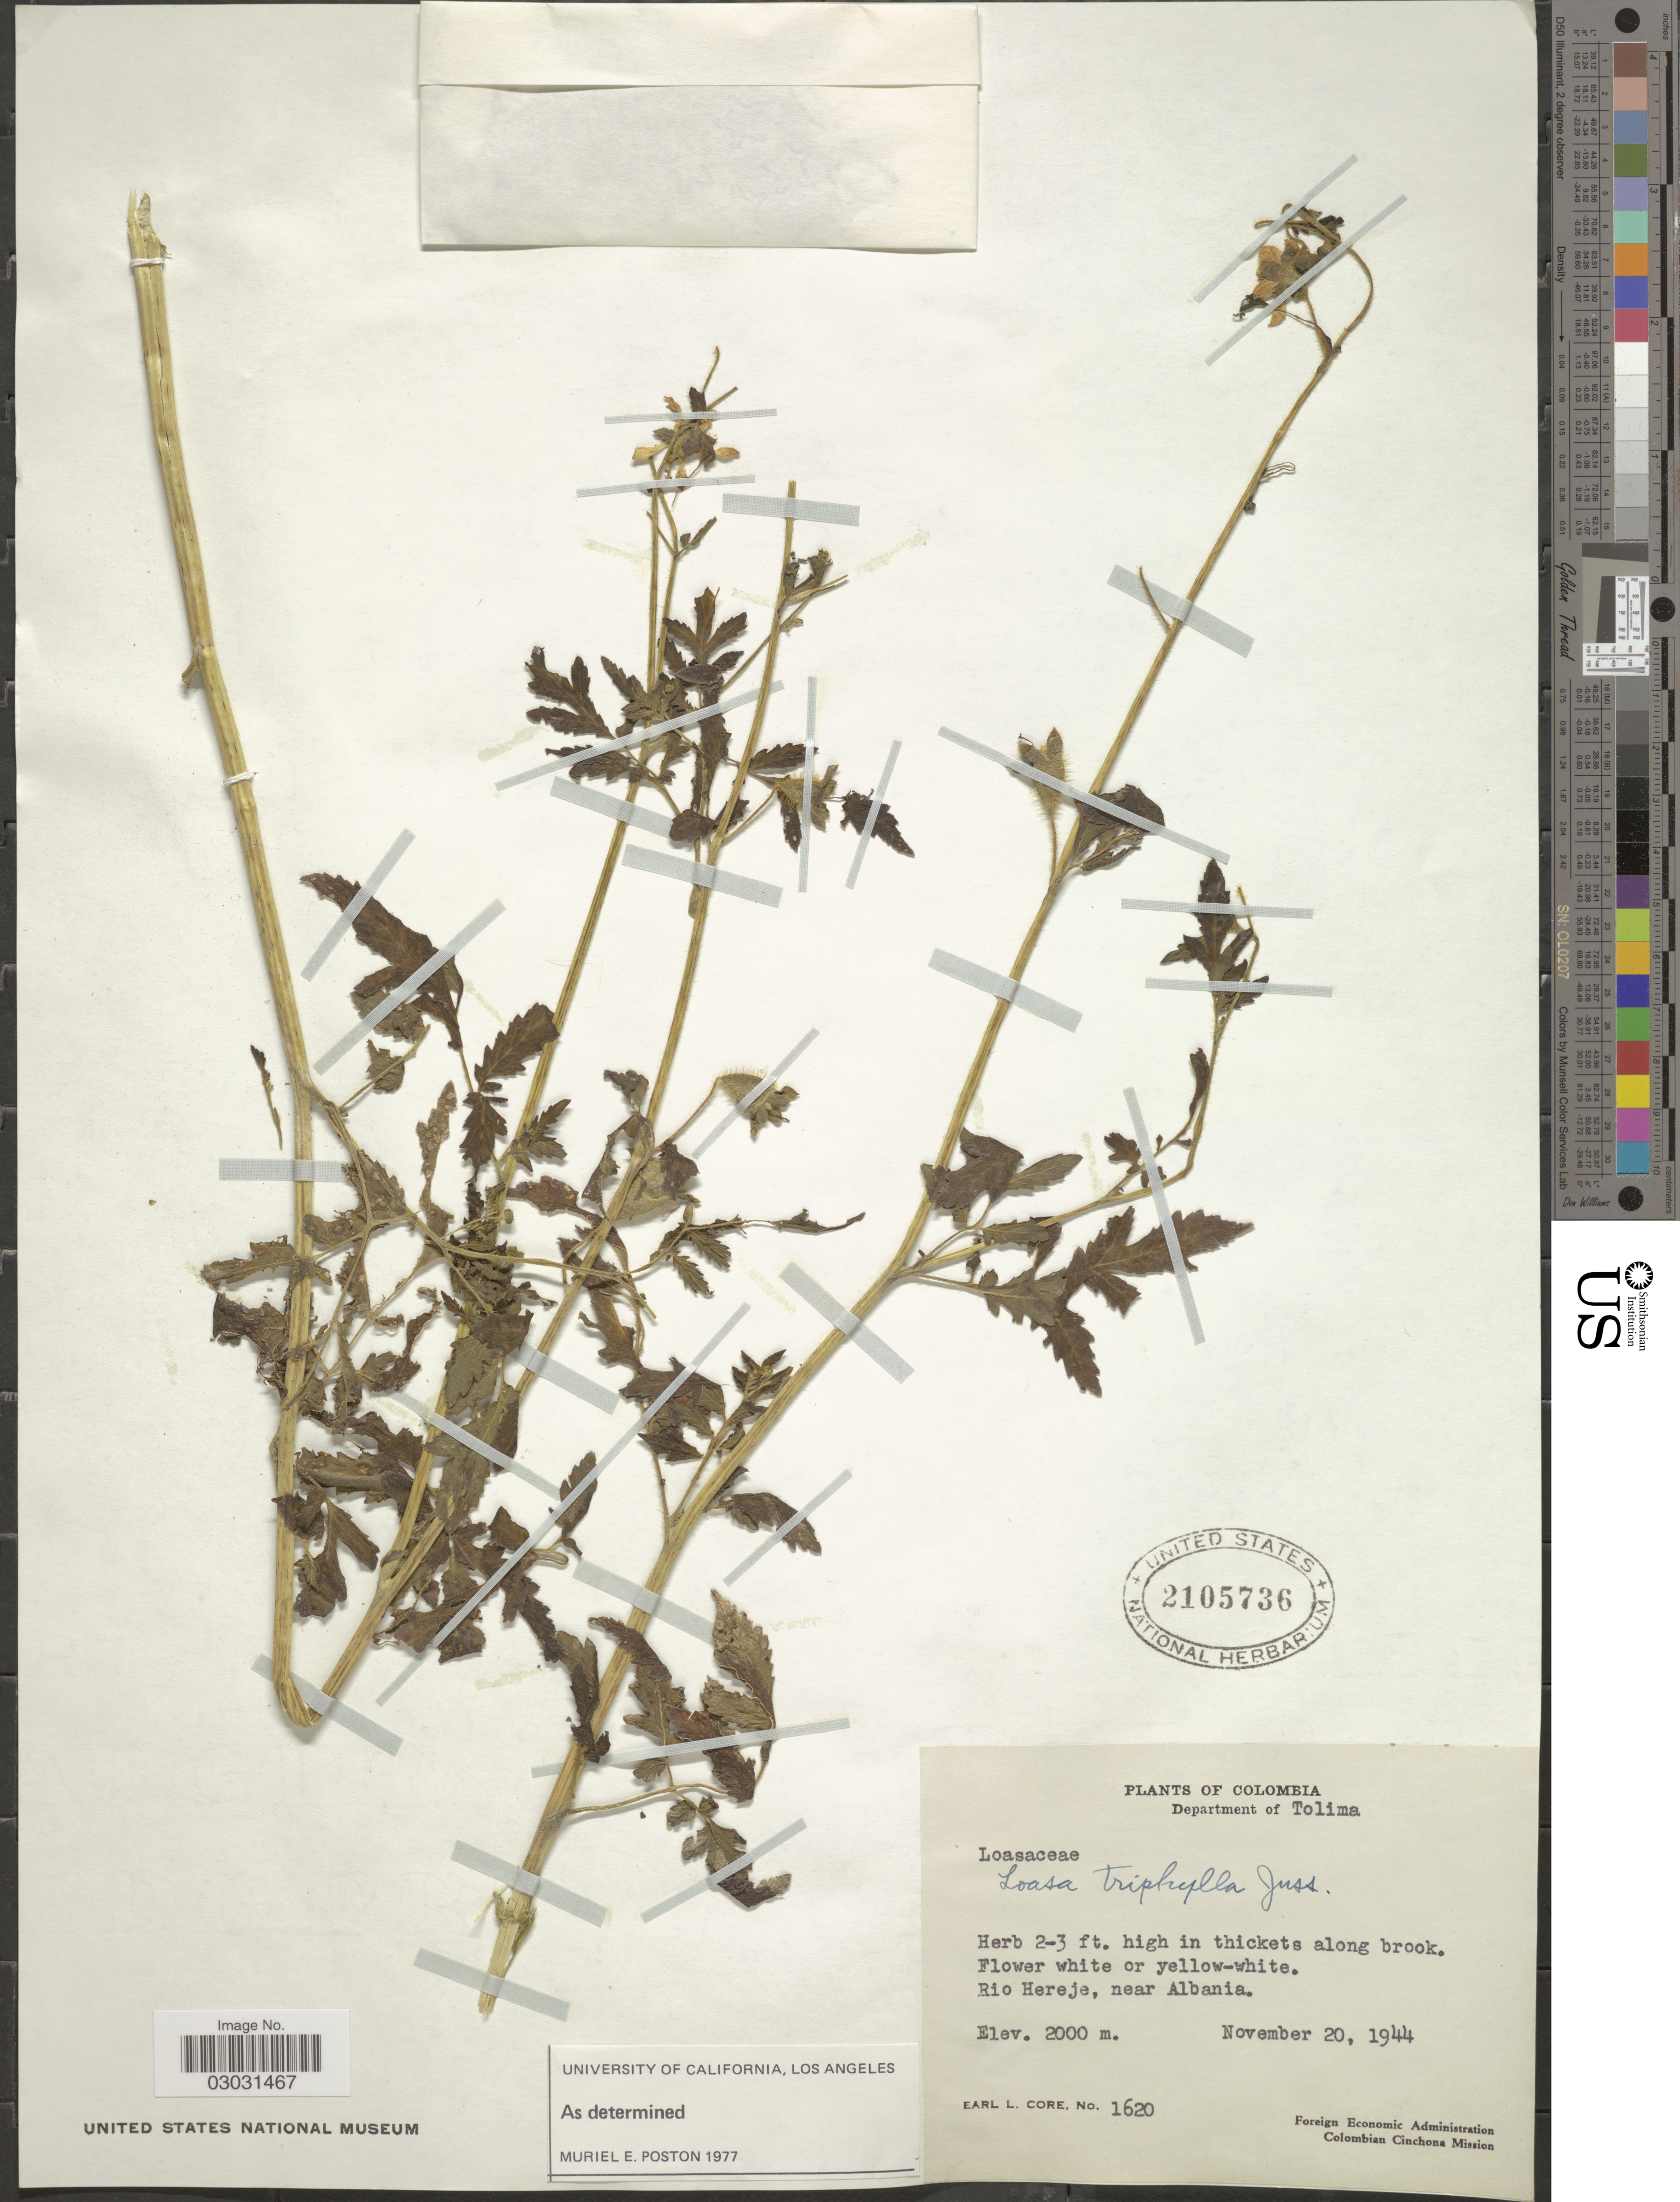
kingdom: Plantae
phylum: Tracheophyta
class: Magnoliopsida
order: Cornales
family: Loasaceae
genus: Nasa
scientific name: Nasa triphylla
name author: (Juss.) Wiegand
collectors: E. L. Core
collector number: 1620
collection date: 1944-11-20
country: Colombia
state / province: Tolima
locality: Department of Tolima. Rio Hereje, near Albania.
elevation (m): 2000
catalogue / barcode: US 2105736